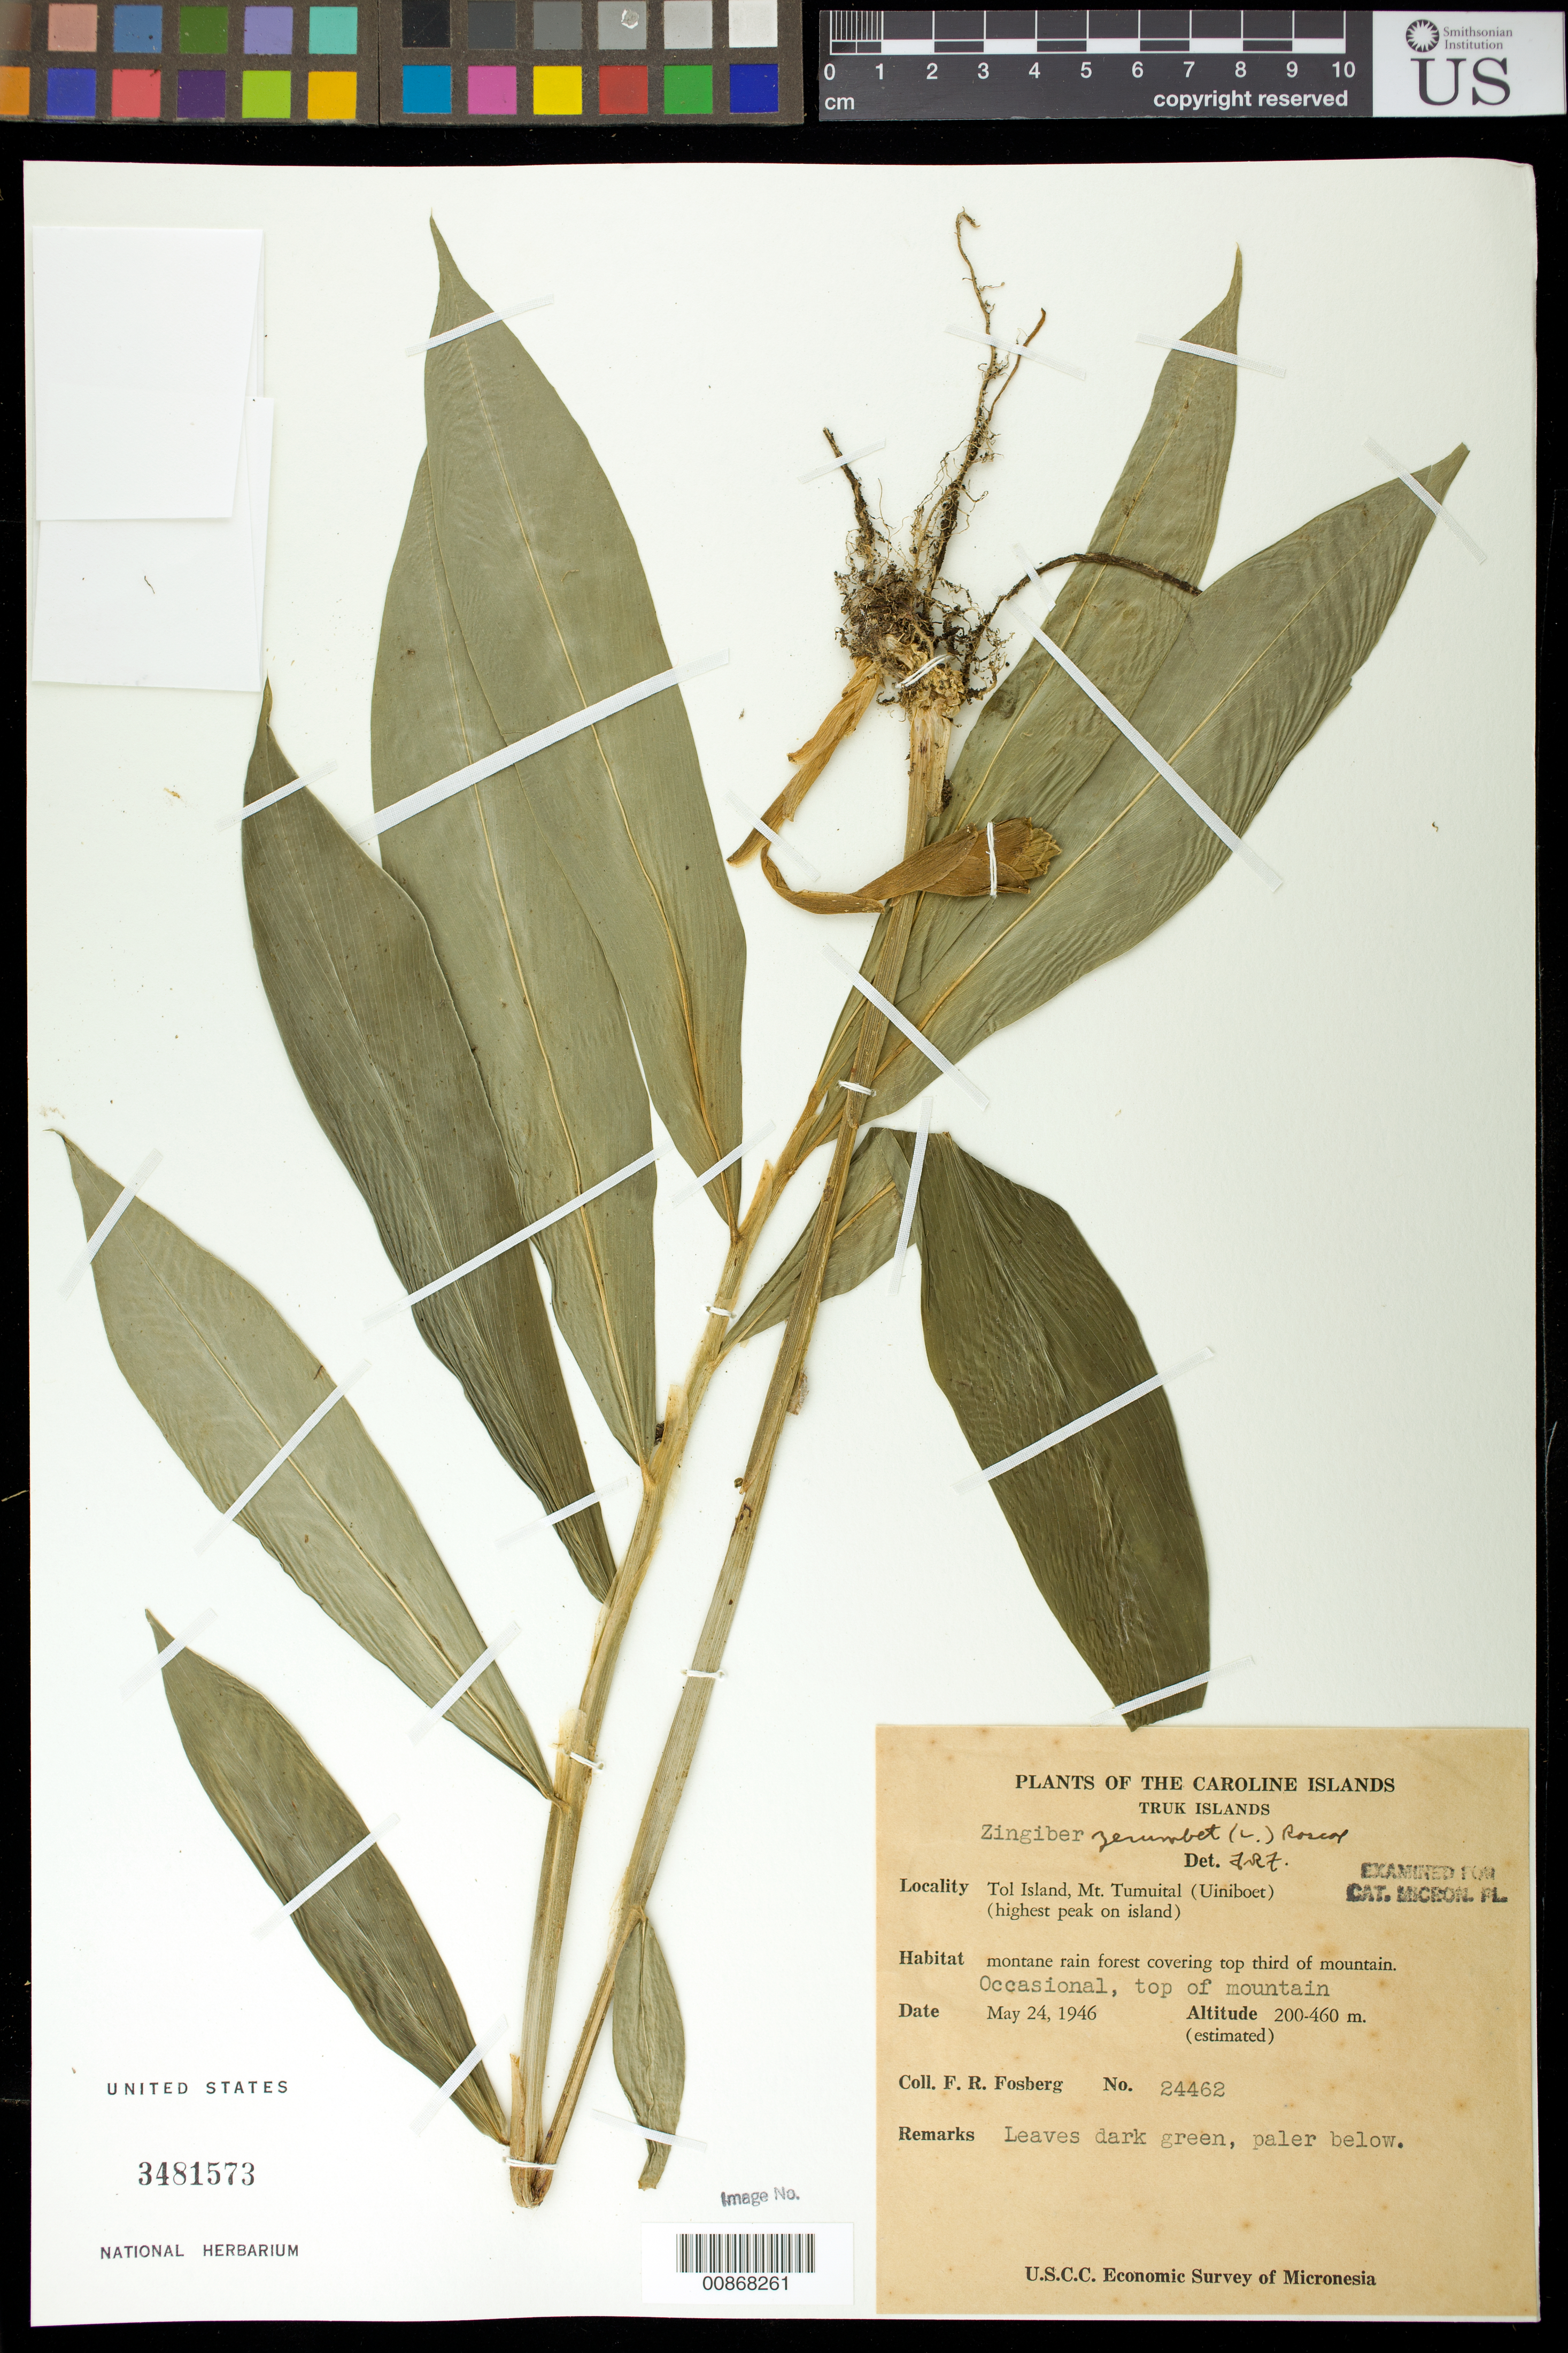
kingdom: Plantae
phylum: Tracheophyta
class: Liliopsida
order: Zingiberales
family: Zingiberaceae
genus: Zingiber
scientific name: Zingiber zerumbet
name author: (L.) Sm.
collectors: F. R. Fosberg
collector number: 24462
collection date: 1946-05-24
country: Micronesia, Federated States of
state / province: Truk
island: Tol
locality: Mt. Tumuital (Uiniboet) (Highest peak on island)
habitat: Montane rain forest covering top third of mountain. Occasional, top of mountain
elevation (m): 200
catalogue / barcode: US 3481573